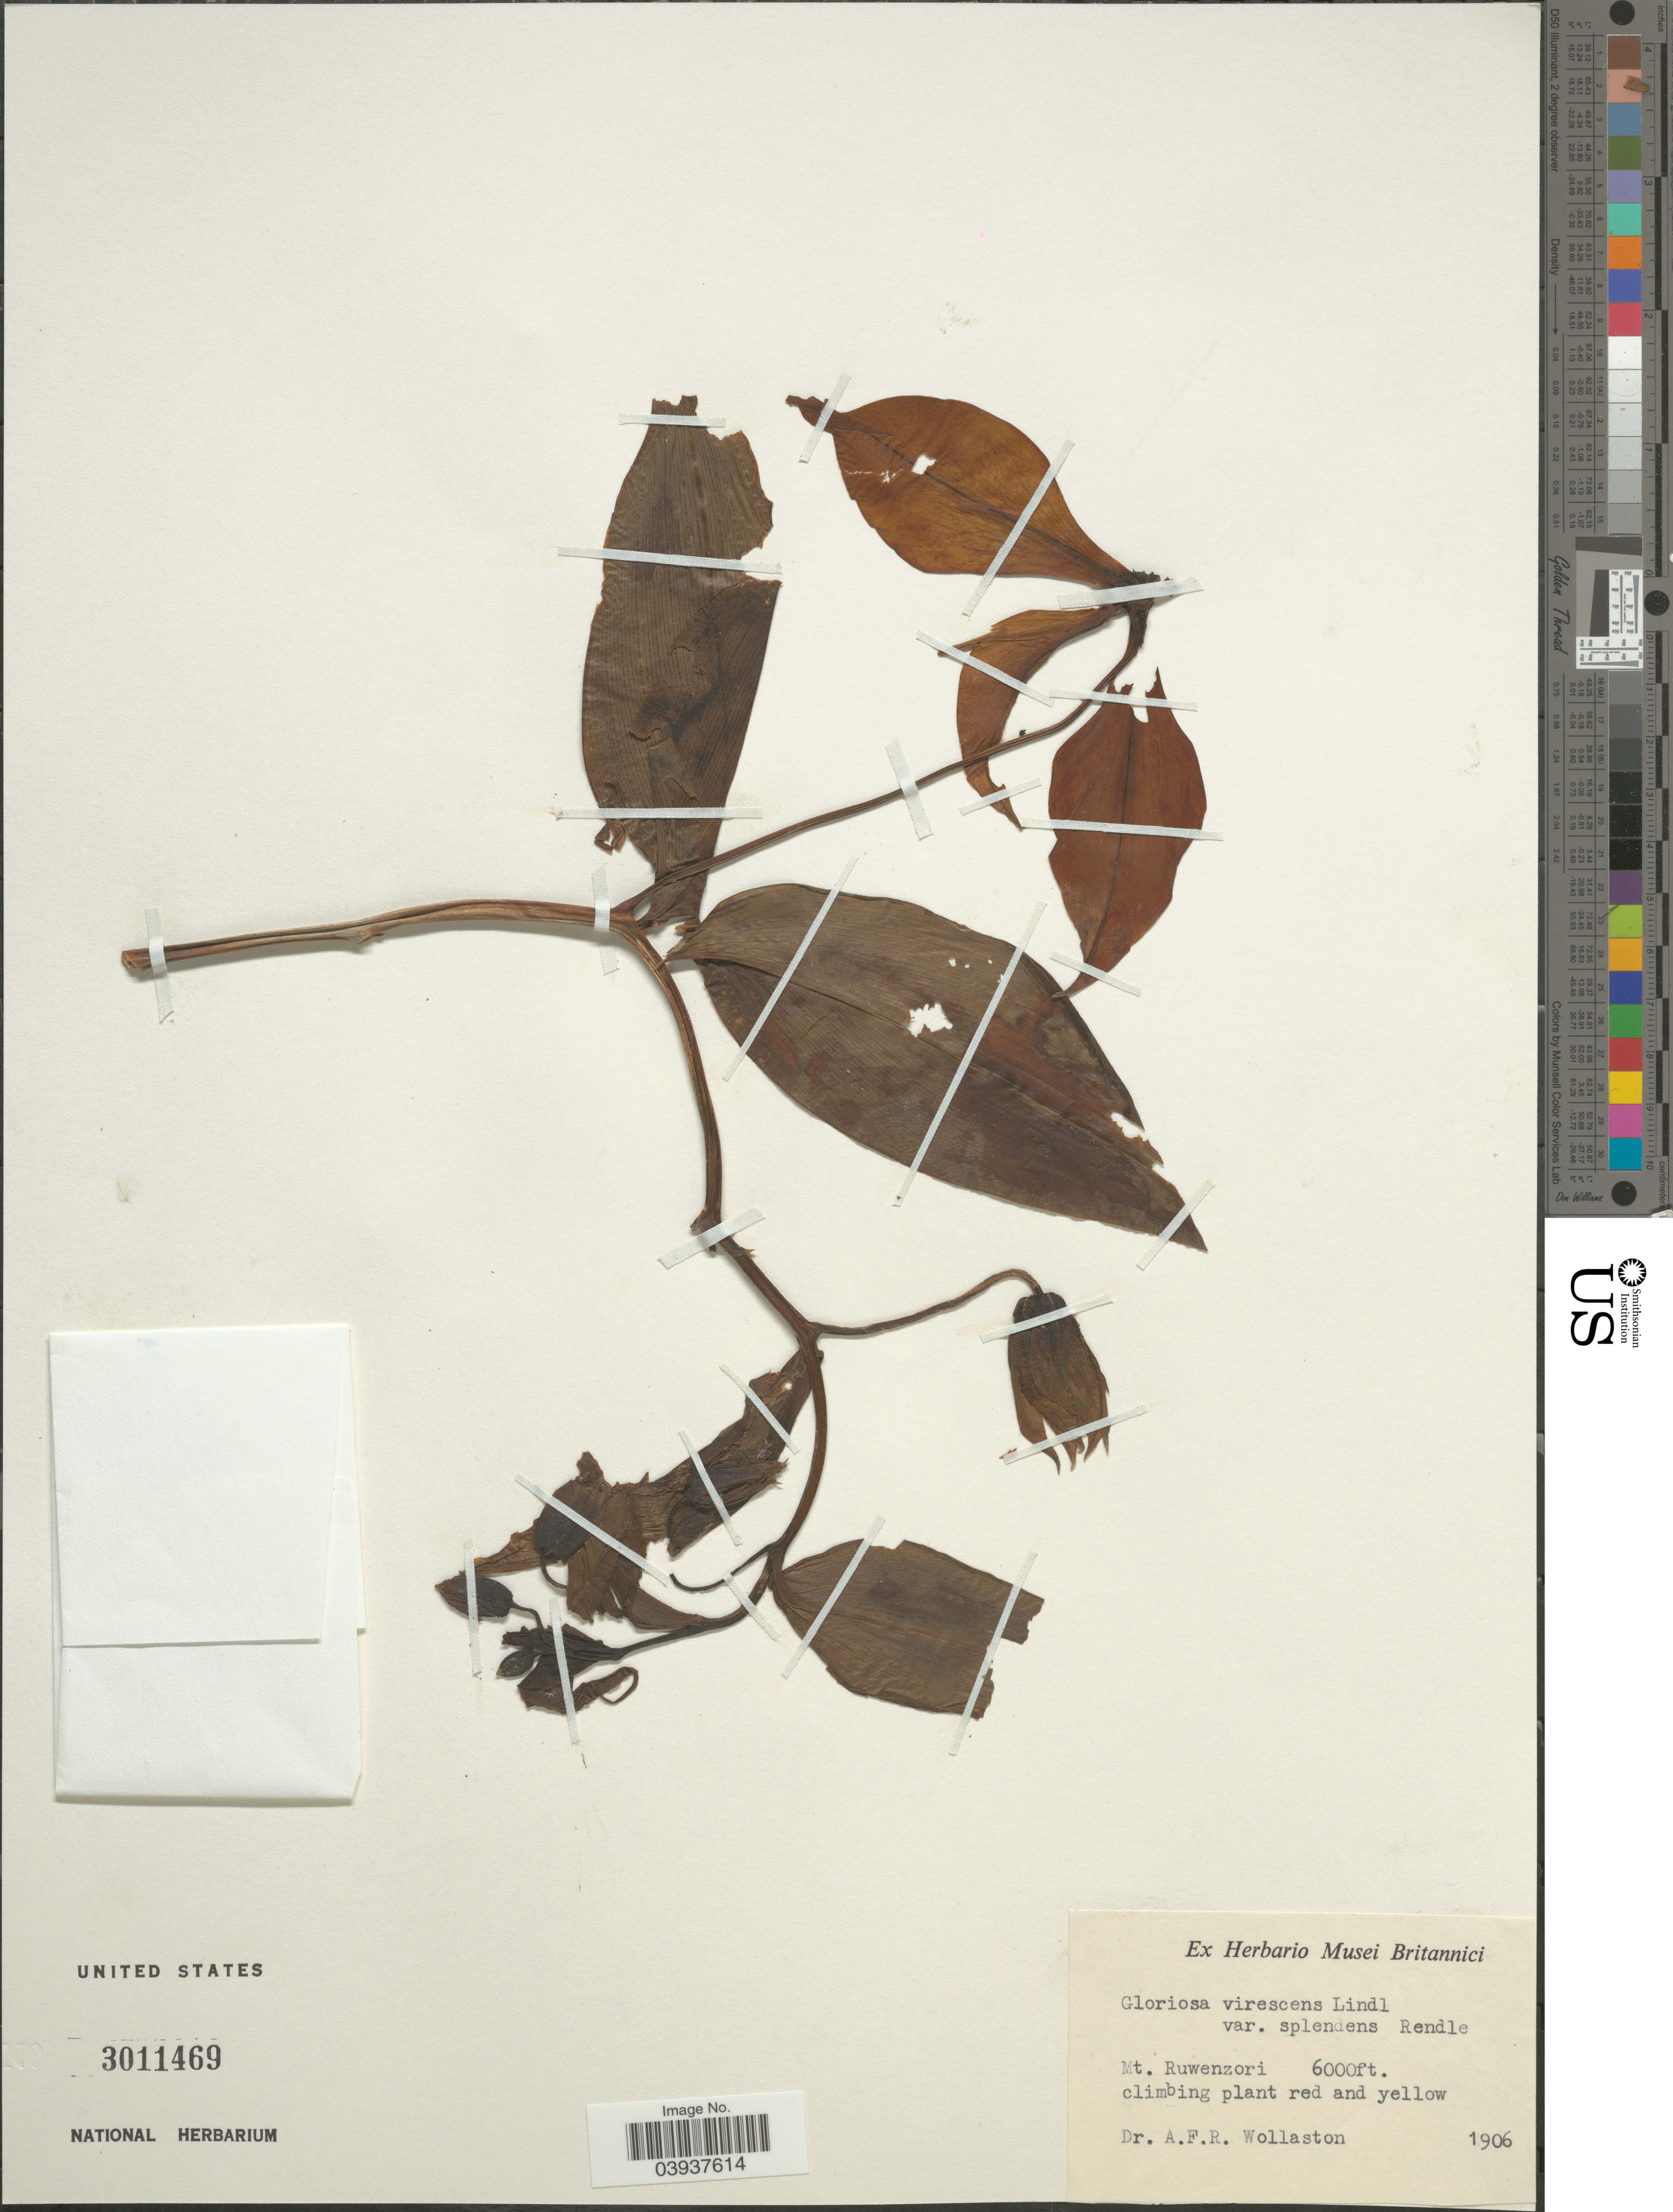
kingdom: Plantae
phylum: Tracheophyta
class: Liliopsida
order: Liliales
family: Colchicaceae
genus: Gloriosa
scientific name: Gloriosa virescens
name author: Lindl.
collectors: A. Wollaston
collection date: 1906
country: Congo, Democratic Republic of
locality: Mt. Ruwenzori.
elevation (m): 1829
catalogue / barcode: US 3011469